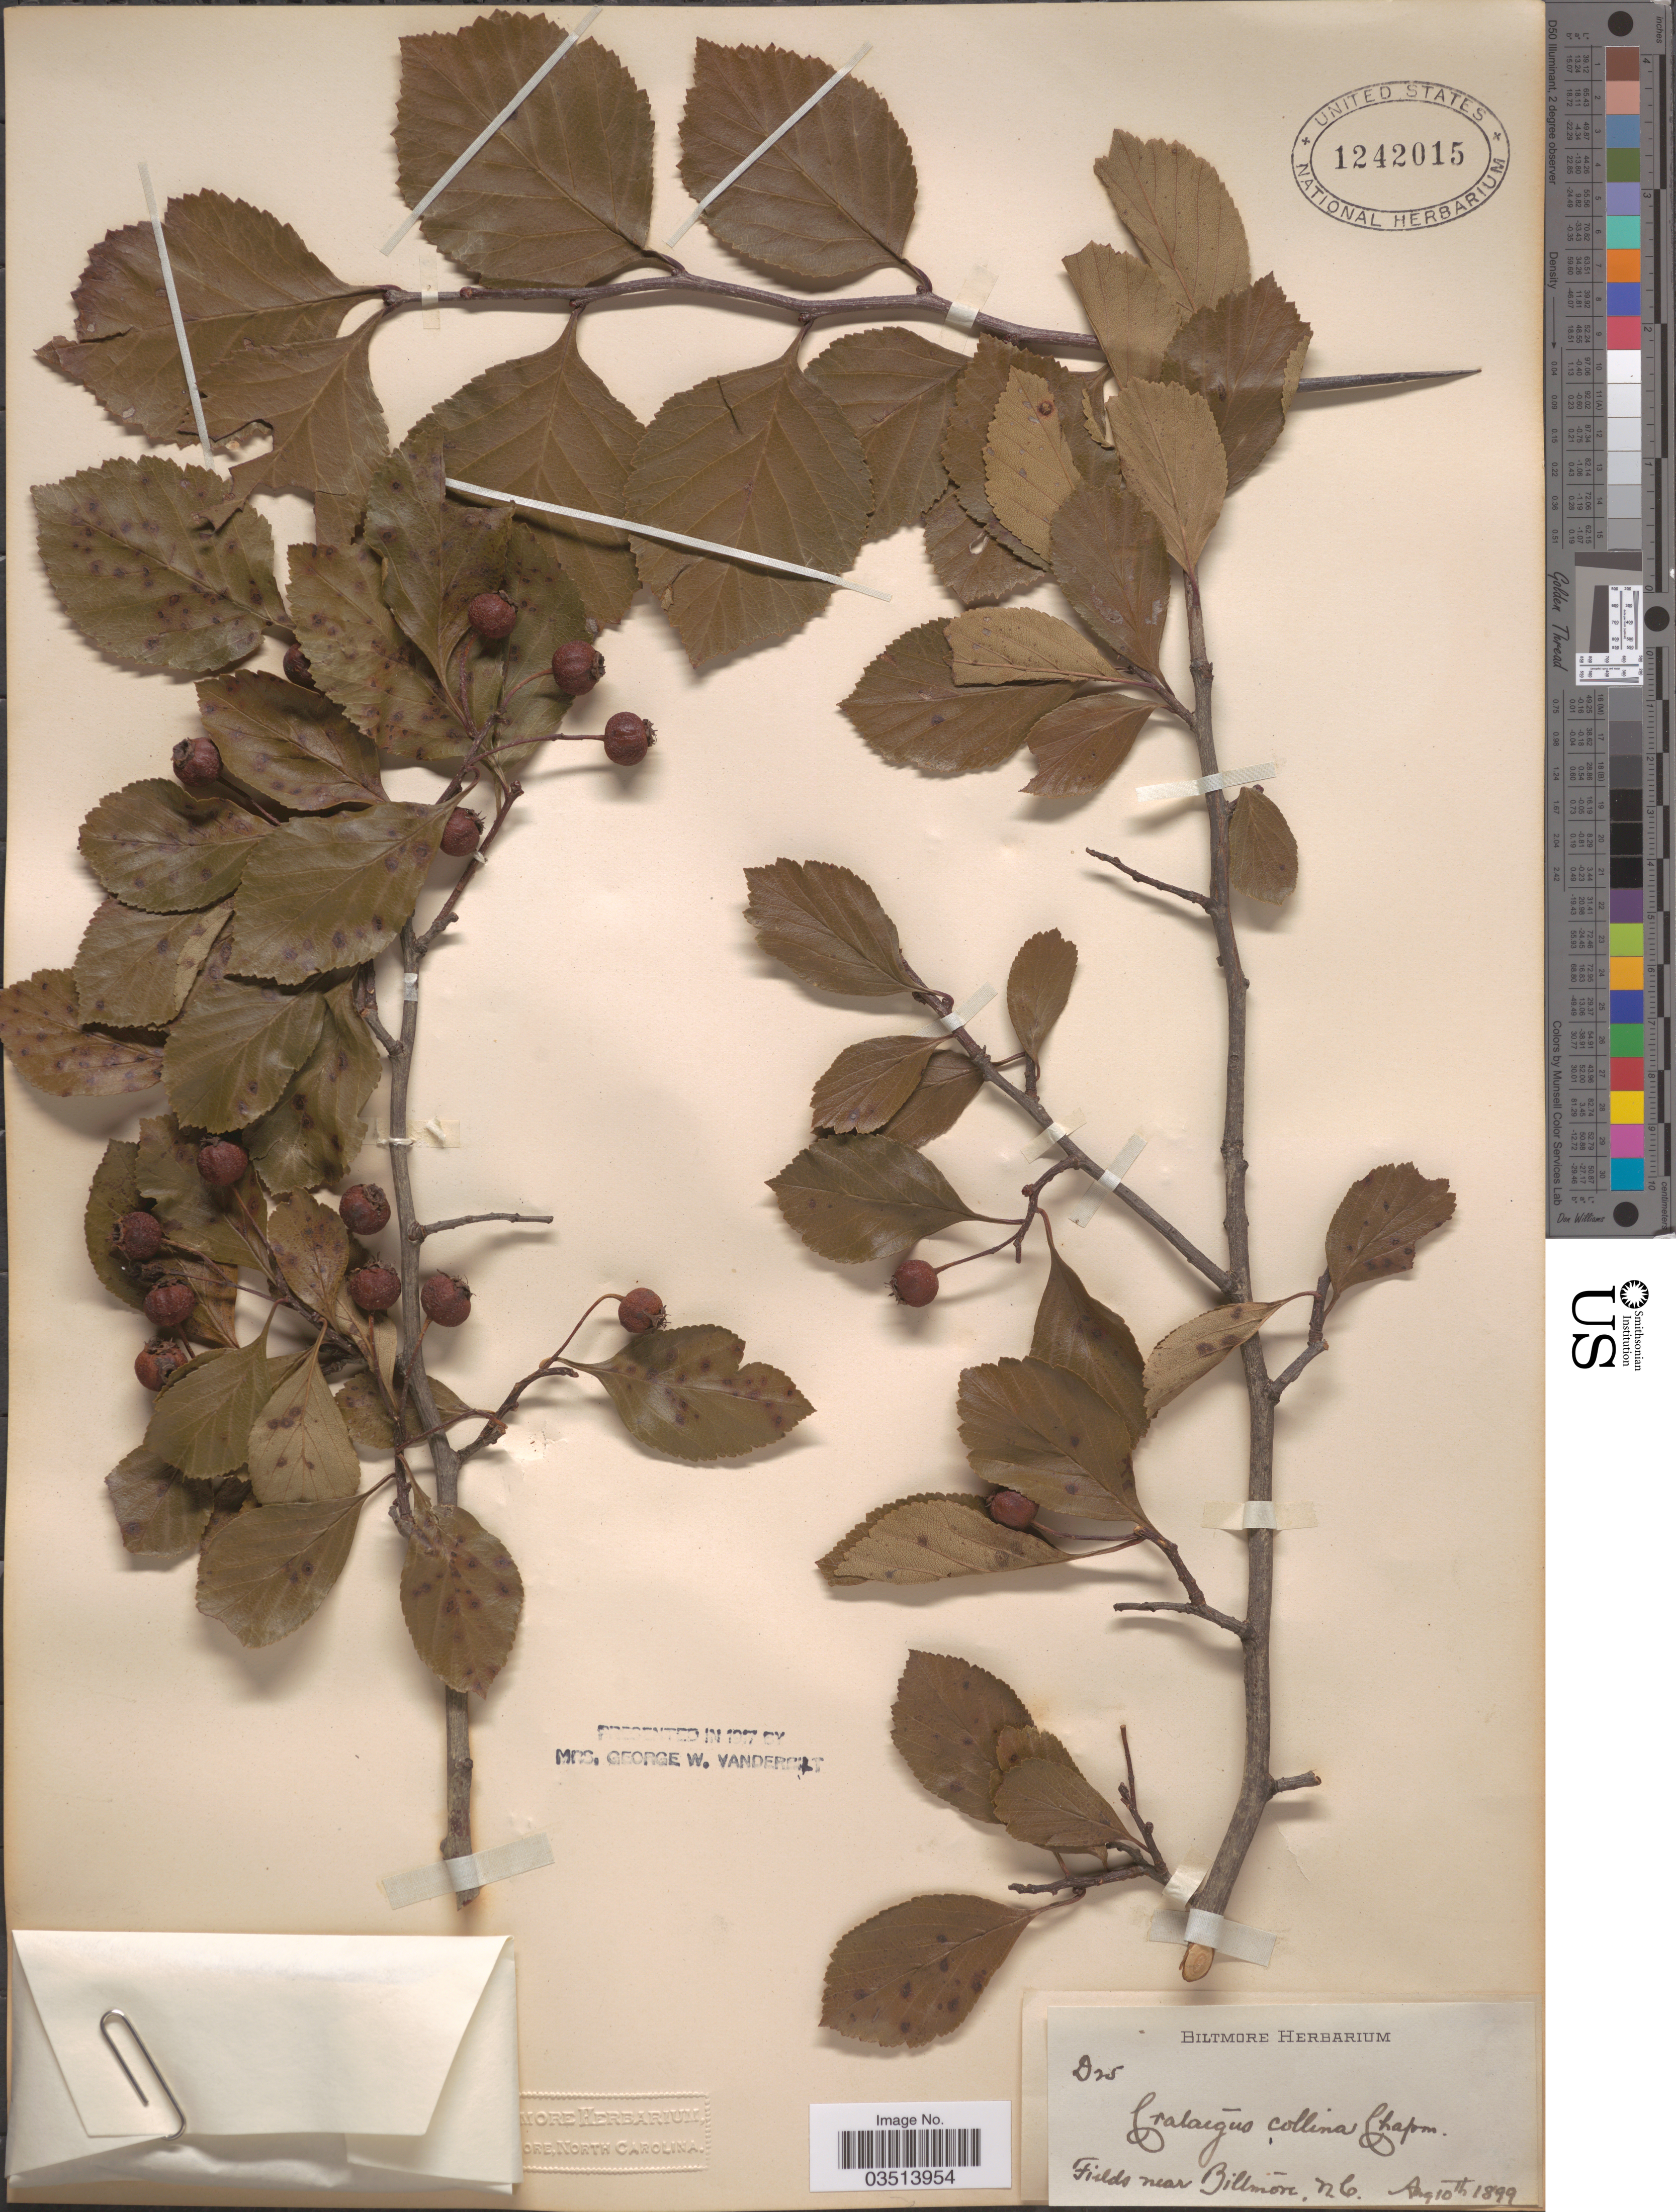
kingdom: Plantae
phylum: Tracheophyta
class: Magnoliopsida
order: Rosales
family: Rosaceae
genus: Crataegus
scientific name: Crataegus collina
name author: Chapm.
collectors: ex herb. Biltmore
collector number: D25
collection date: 1899-08-10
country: United States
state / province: North Carolina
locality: Fields near Biltmore.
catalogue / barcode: US 1242015